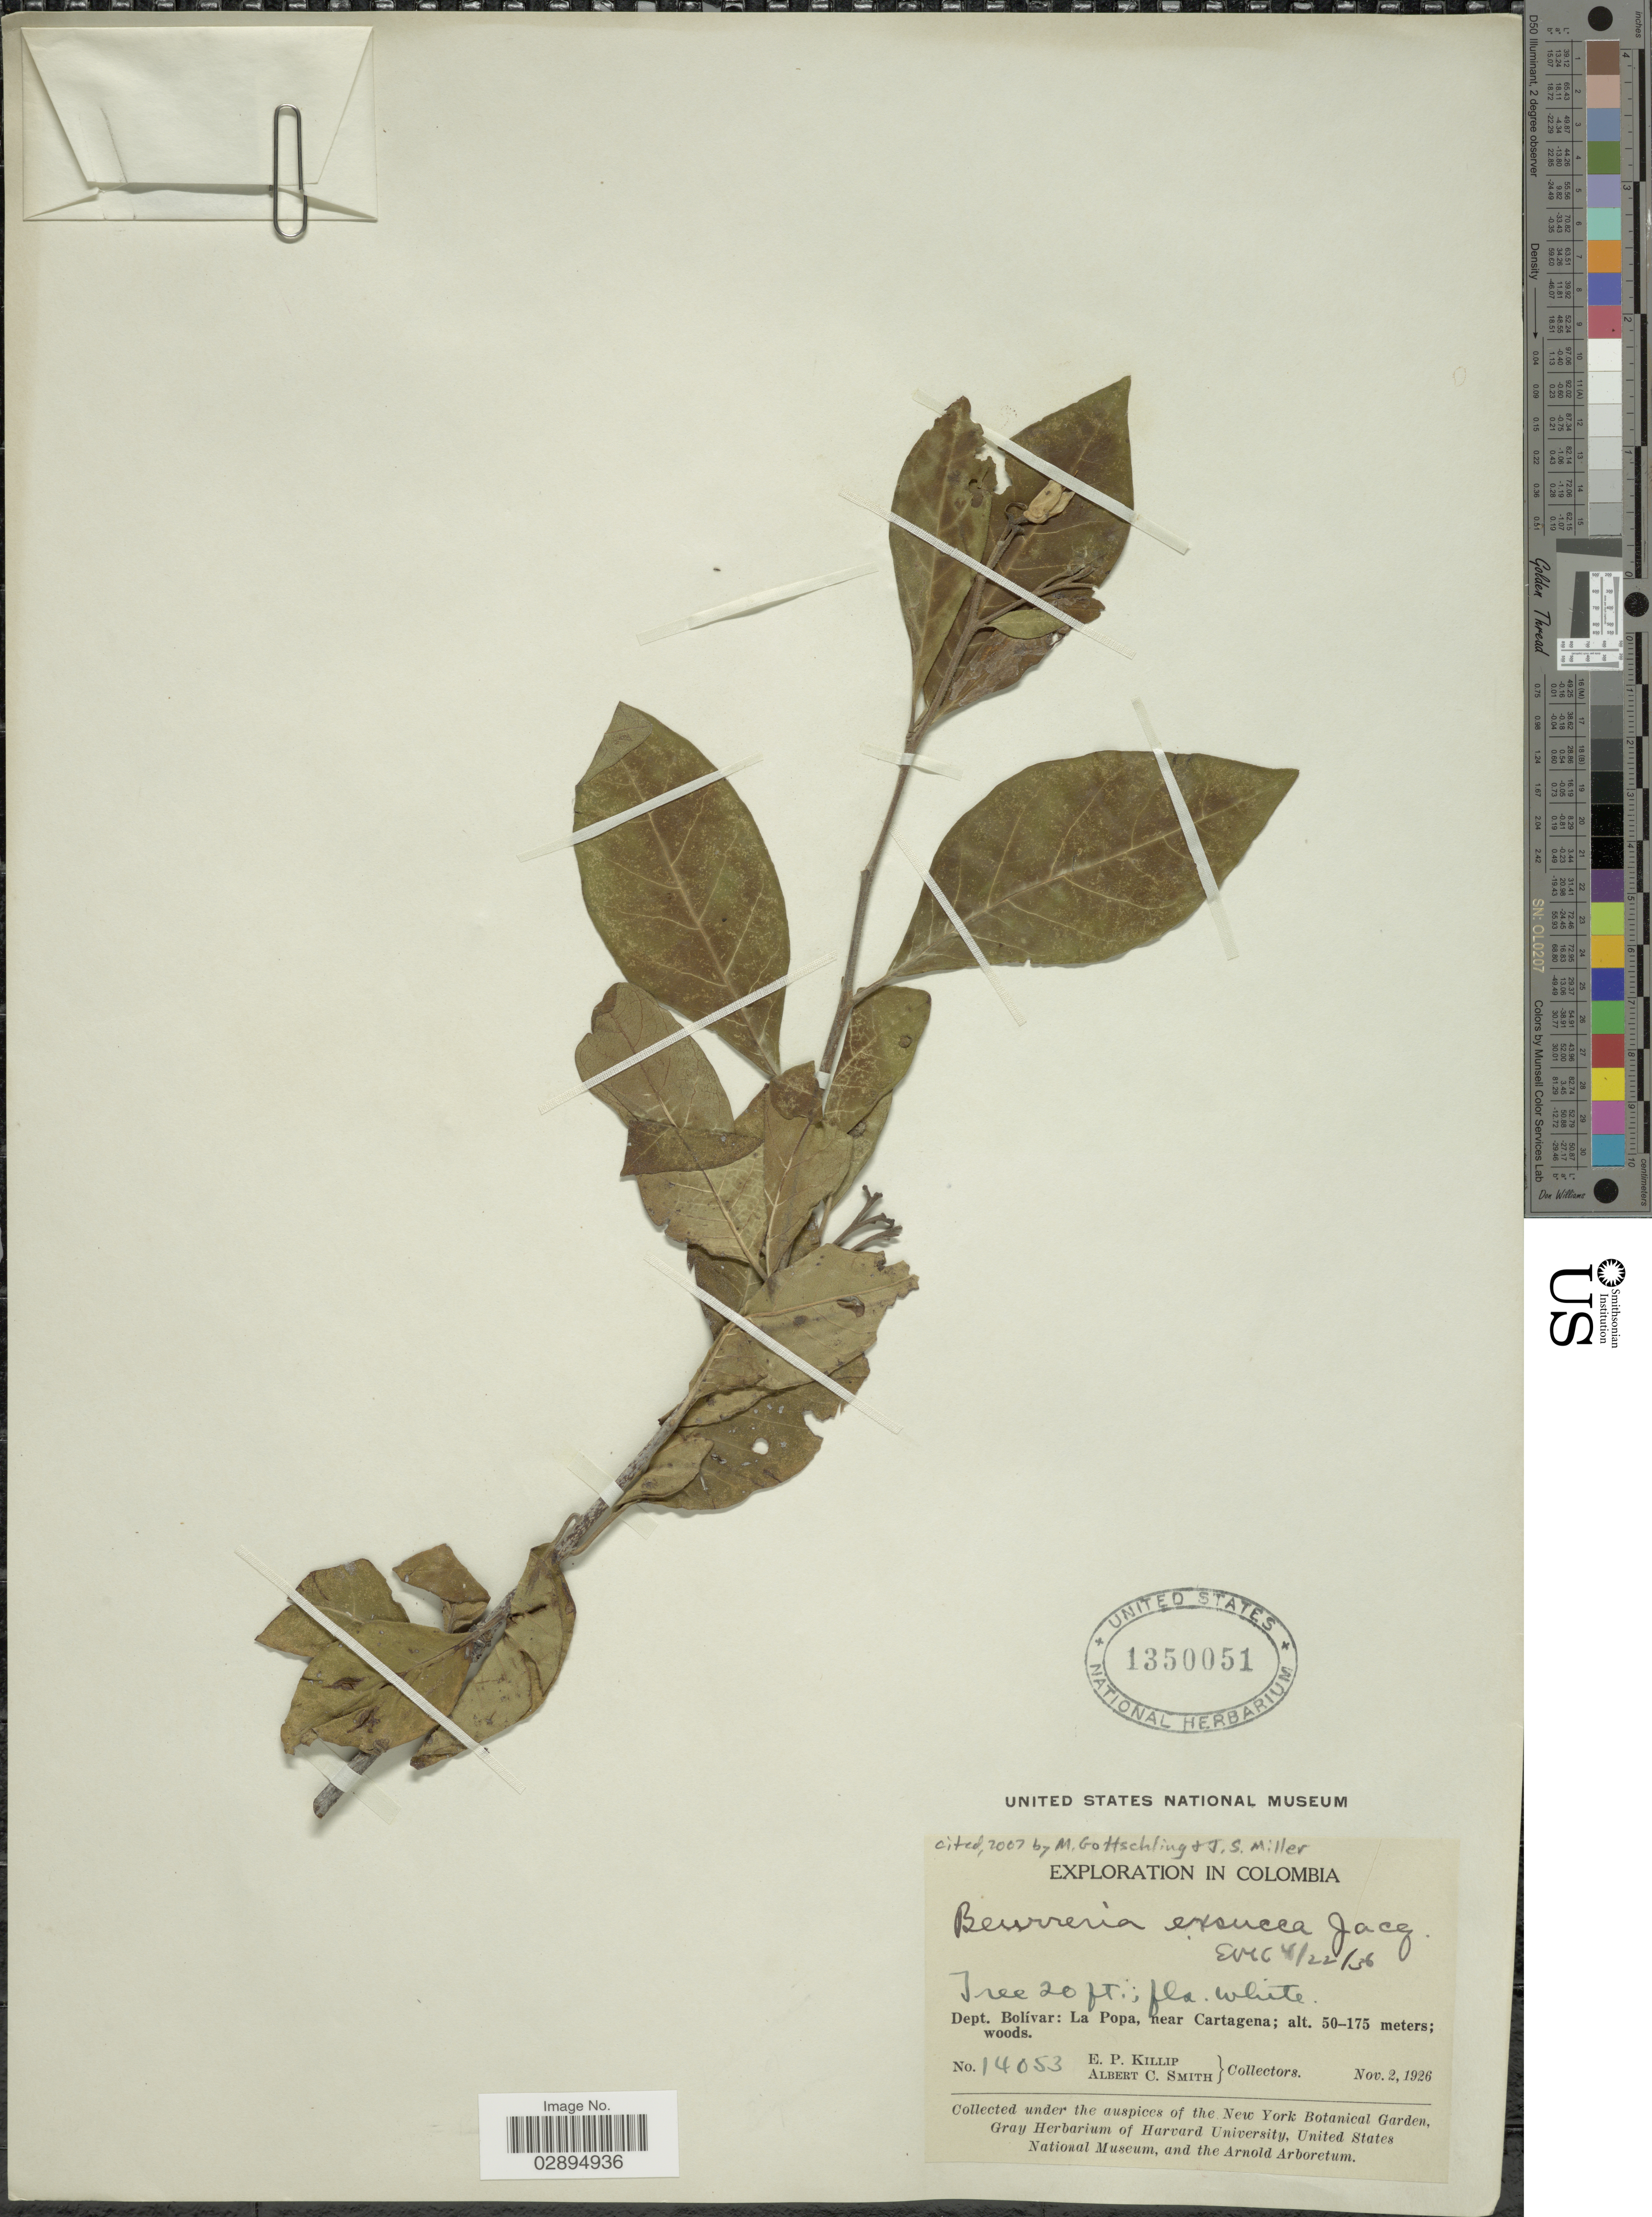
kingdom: Plantae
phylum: Tracheophyta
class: Magnoliopsida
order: Boraginales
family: Ehretiaceae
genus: Bourreria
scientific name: Bourreria exsucca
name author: (L.) Jacq.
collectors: E. P. Killip & A. C. Smith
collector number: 14053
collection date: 1926-11-02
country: Colombia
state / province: Bolívar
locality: Dept. Bolívar: La Popa, near Cartagena.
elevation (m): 50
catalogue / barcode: US 1350051